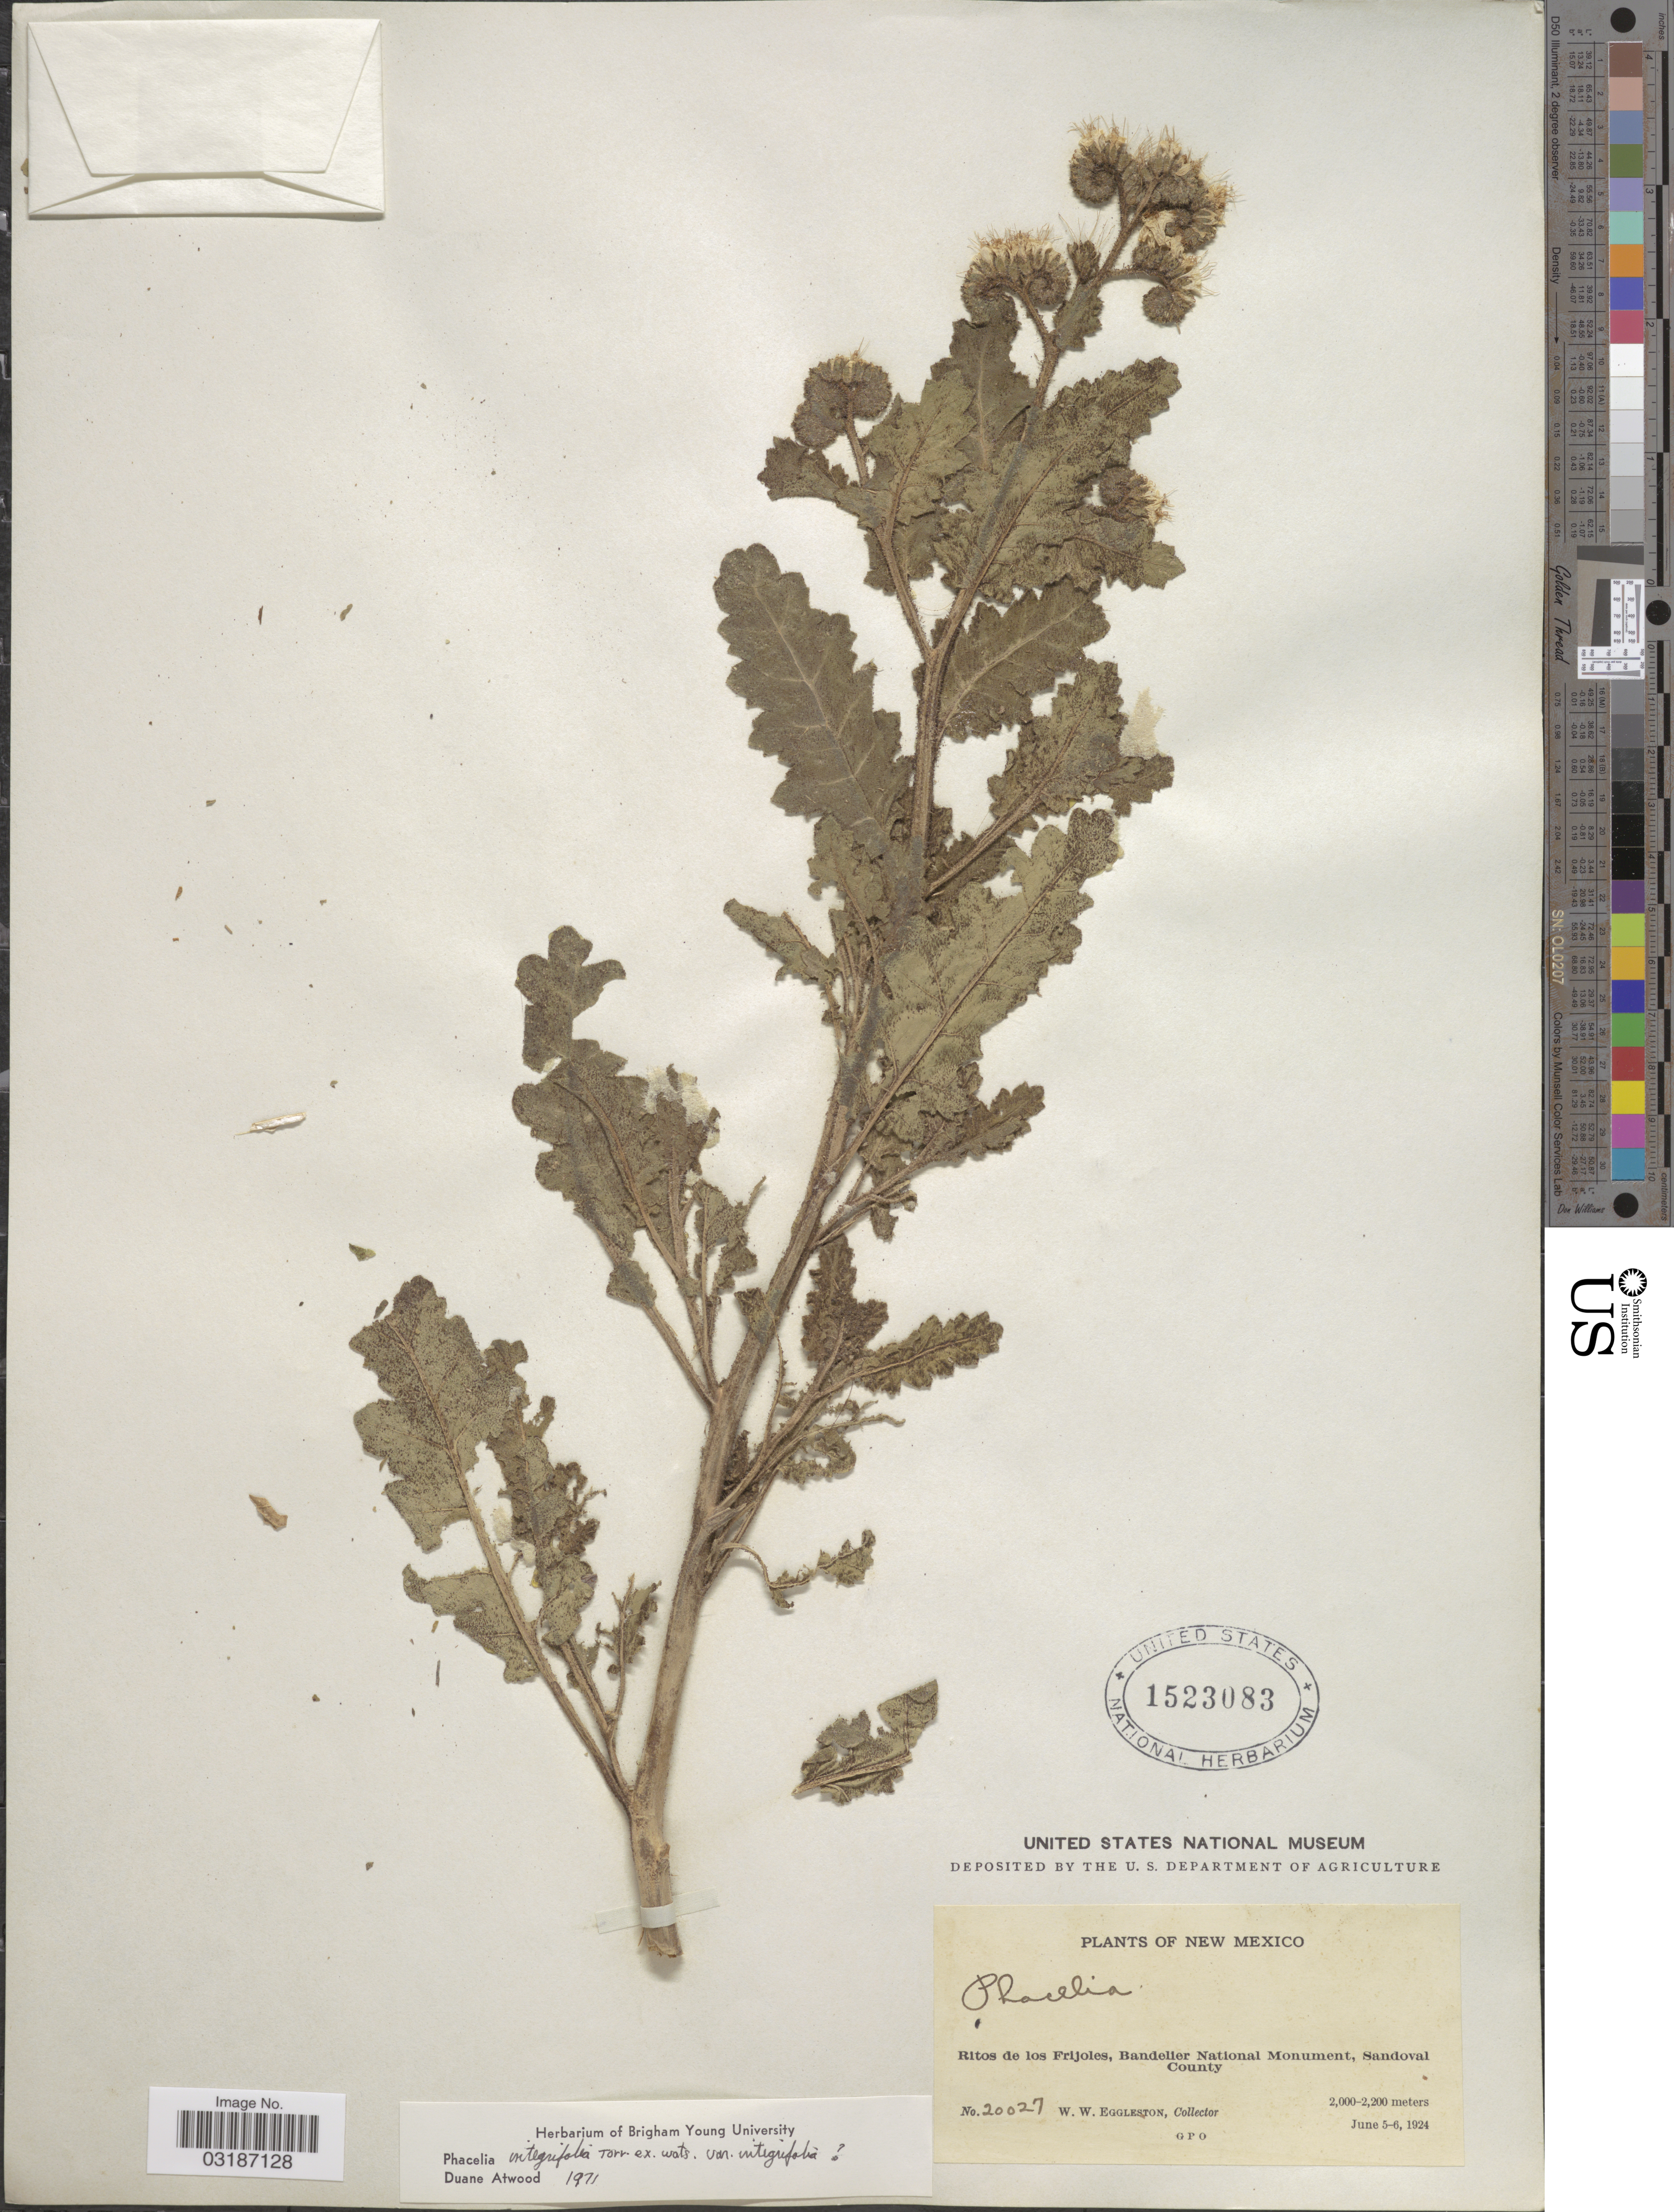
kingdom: Plantae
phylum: Tracheophyta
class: Magnoliopsida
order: Boraginales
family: Hydrophyllaceae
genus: Phacelia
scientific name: Phacelia integrifolia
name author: Torr.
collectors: W. W. Eggleston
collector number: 20027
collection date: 1924-06-05/1924-06-06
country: United States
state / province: New Mexico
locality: Ritos de los Frijoles, Bandelier National Monument, Sandoval County.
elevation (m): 2000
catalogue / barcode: US 1523083